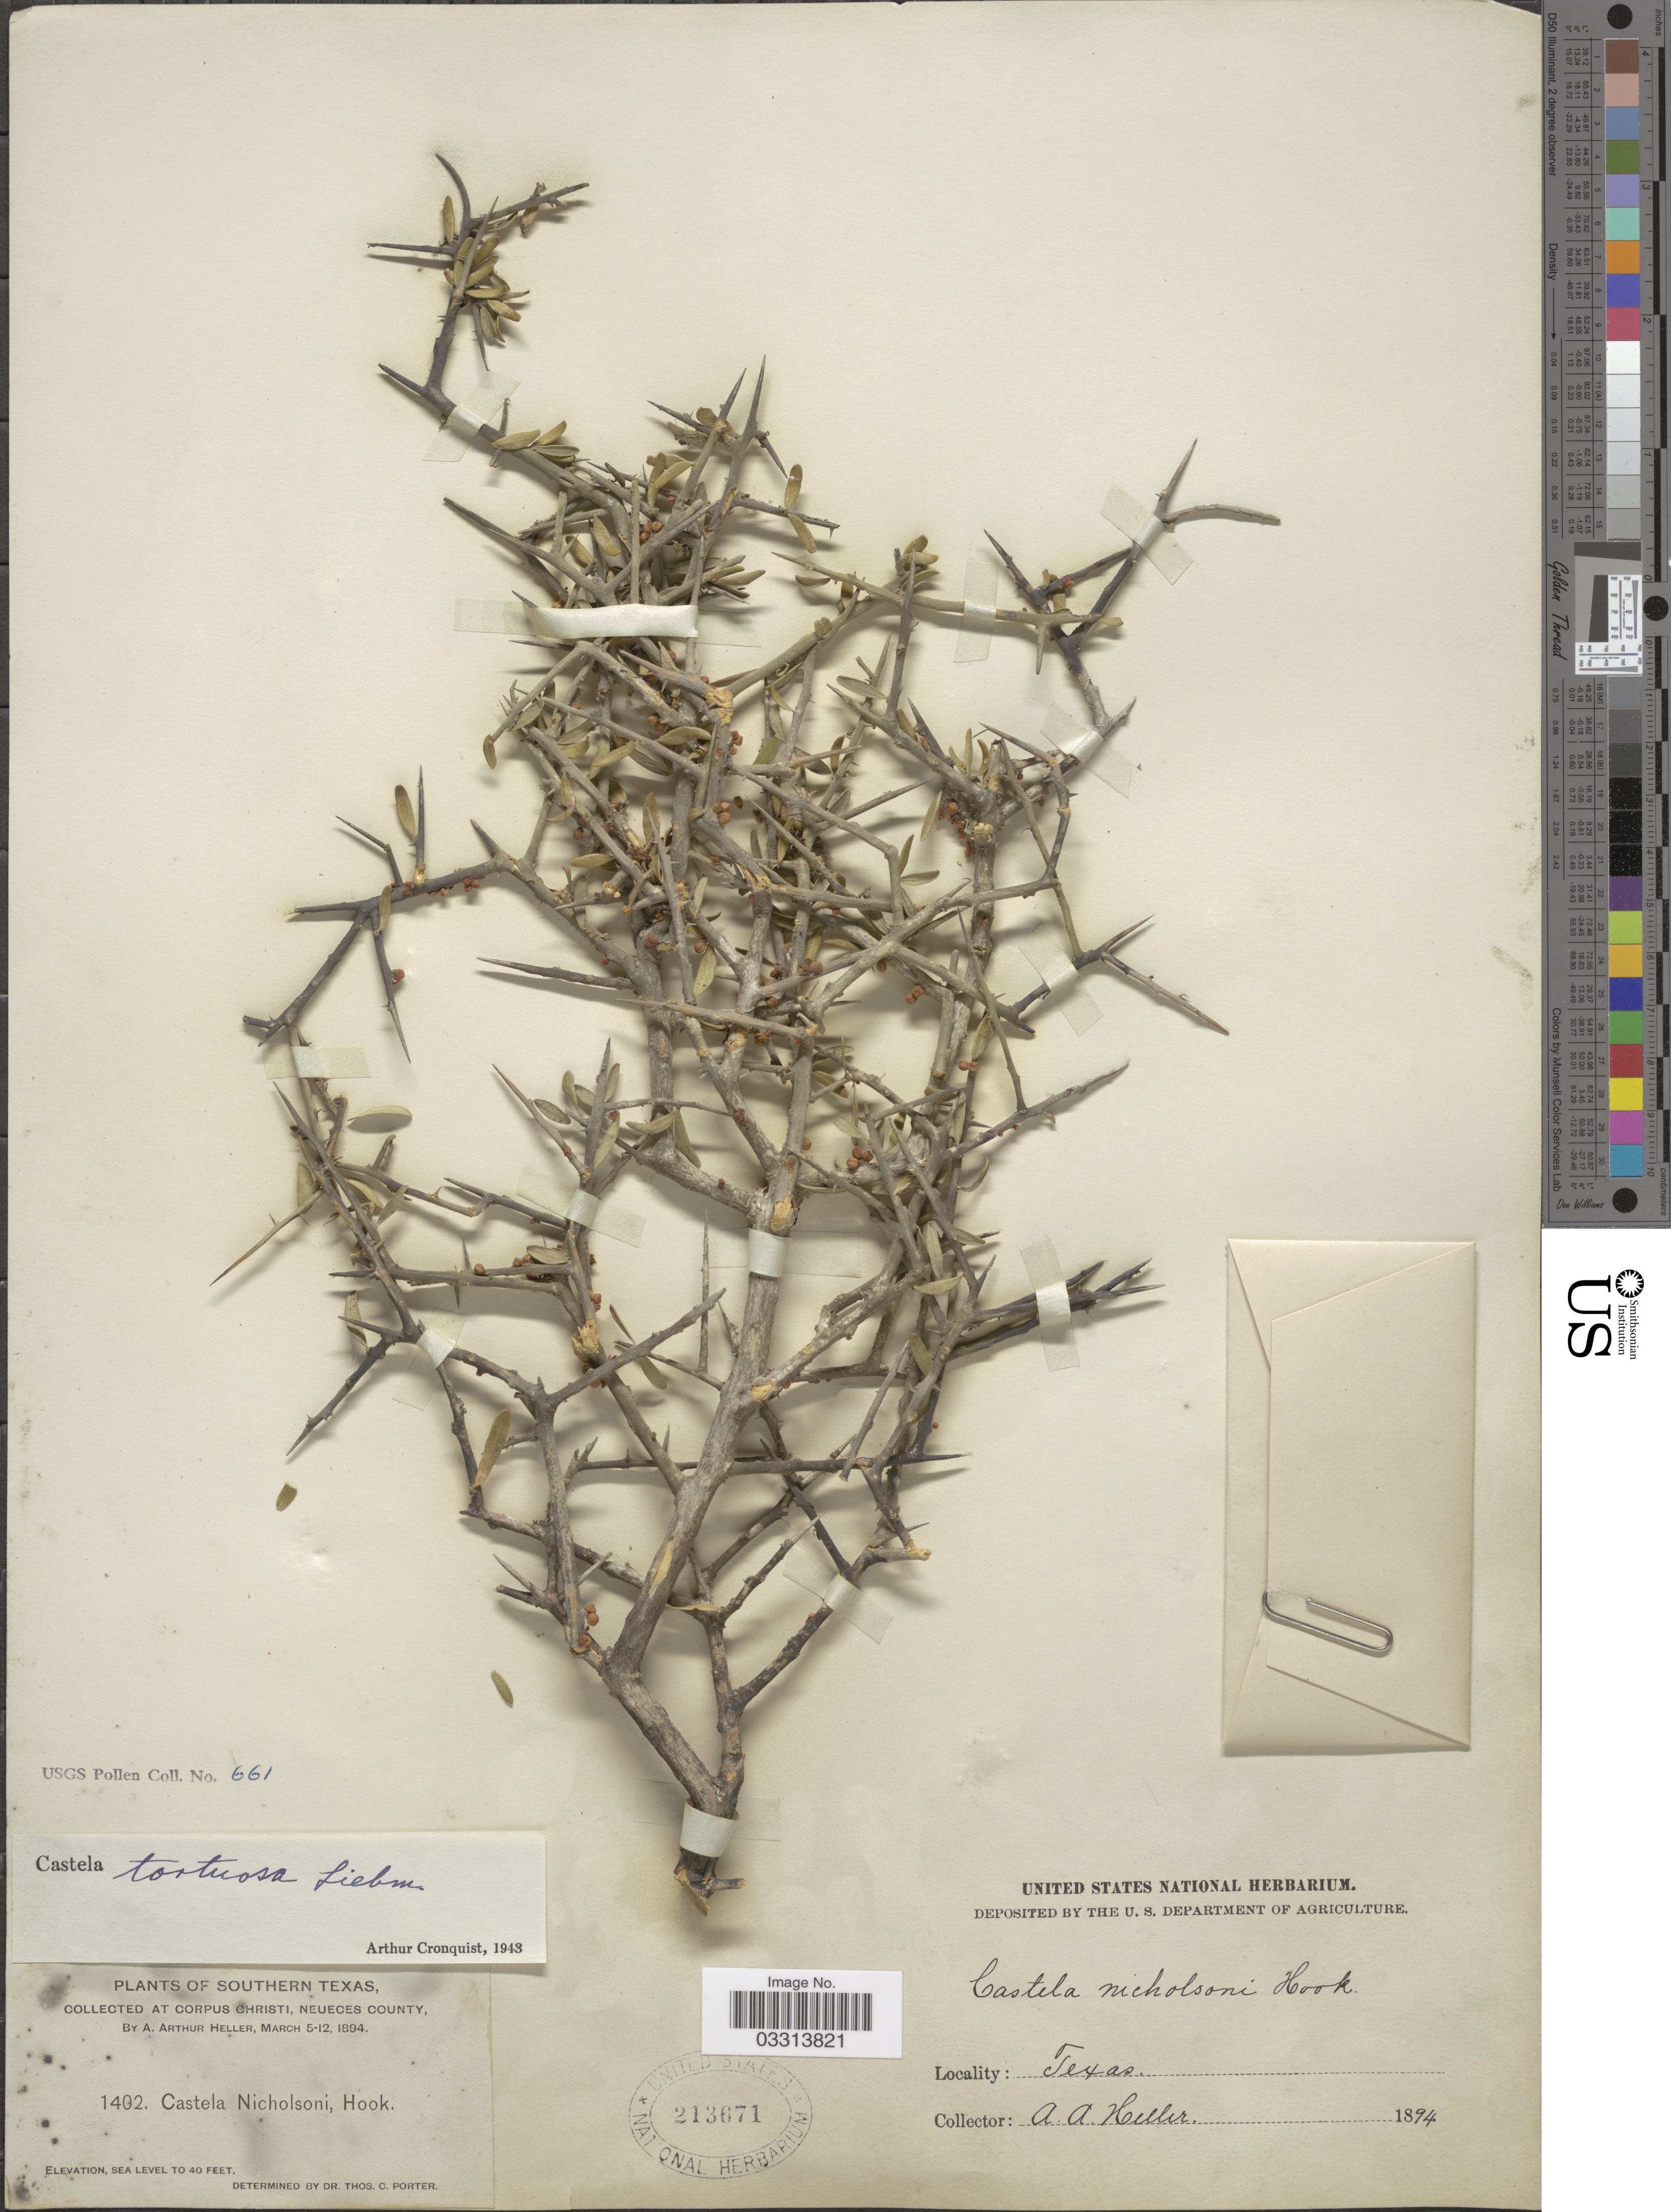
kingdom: Plantae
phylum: Tracheophyta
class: Magnoliopsida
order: Sapindales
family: Simaroubaceae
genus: Castela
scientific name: Castela tortuosa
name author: Liebm.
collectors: A. A. Heller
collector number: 1402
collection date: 1894-03-05/1894-03-12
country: United States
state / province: Texas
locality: Southern Texas, at Corpus Christi, Neueces County.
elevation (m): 0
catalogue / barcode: US 213671